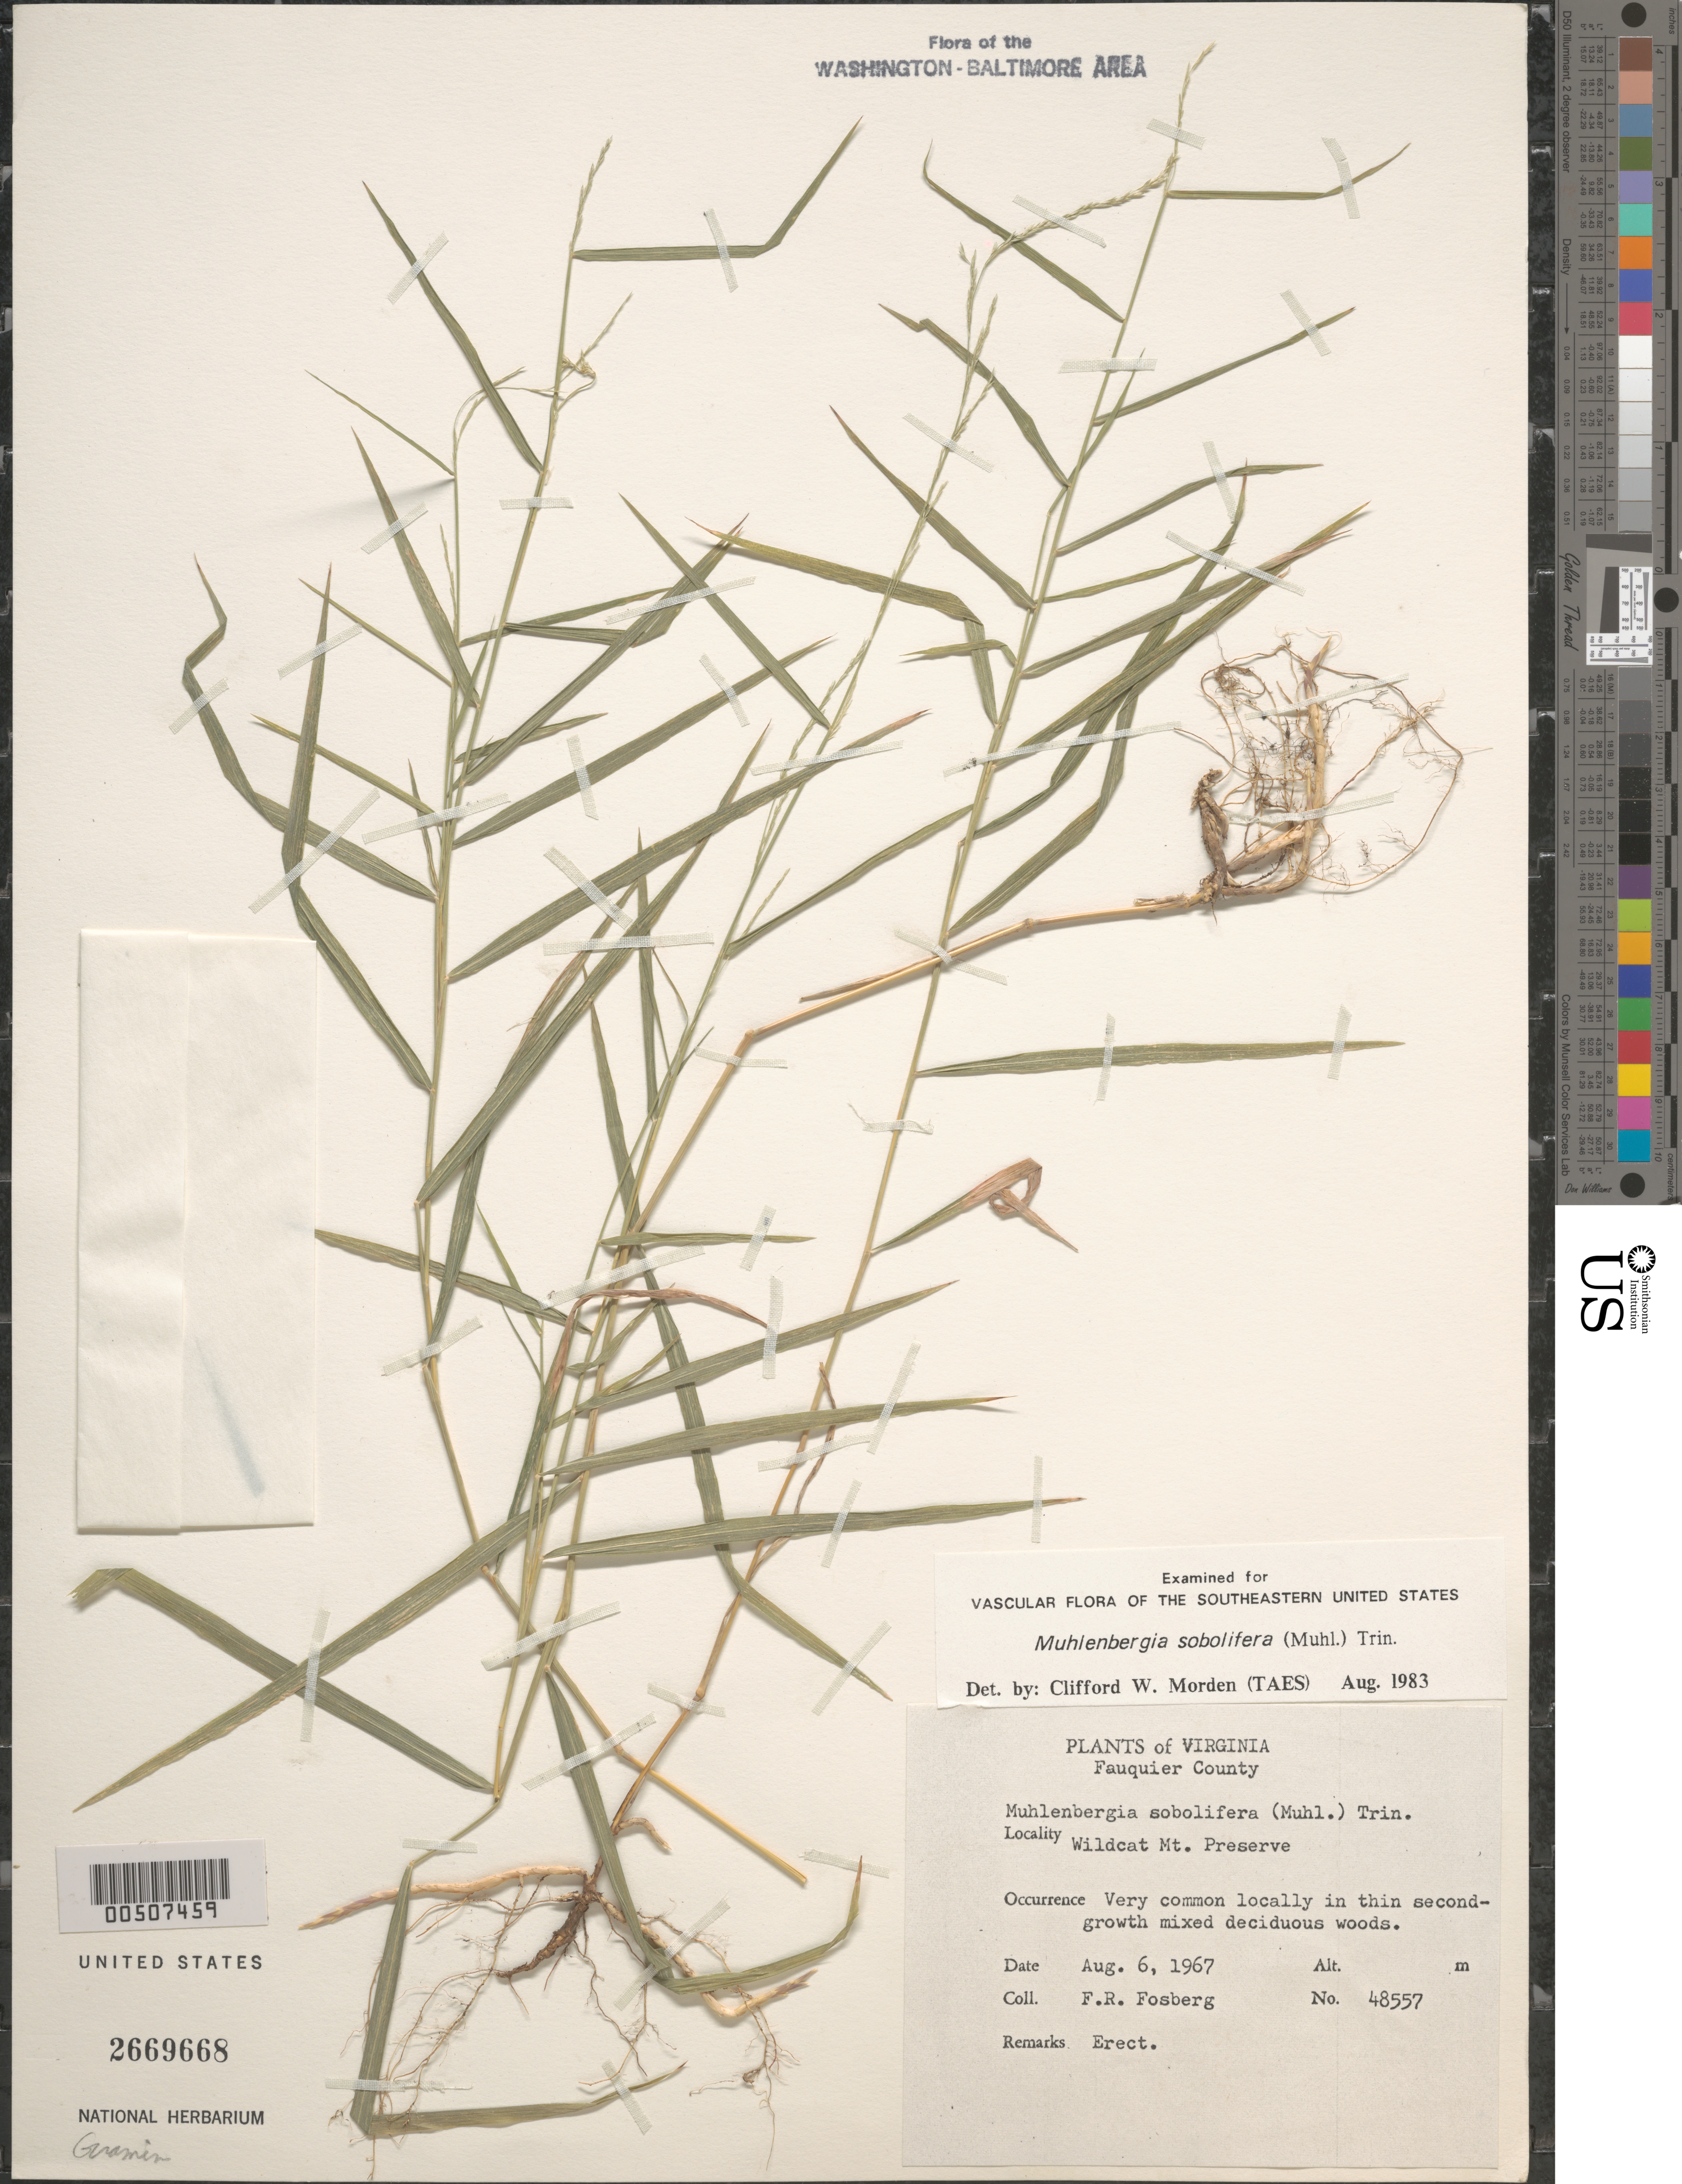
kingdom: Plantae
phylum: Tracheophyta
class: Liliopsida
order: Poales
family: Poaceae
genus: Muhlenbergia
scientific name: Muhlenbergia sobolifera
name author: (Muhl. ex Willd.) Trin.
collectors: F. R. Fosberg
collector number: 48557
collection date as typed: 06 Aug 1967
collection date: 1967-08-06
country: United States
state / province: Virginia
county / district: Fauquier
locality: Wildcat Mt. Preserve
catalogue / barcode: US 2669668